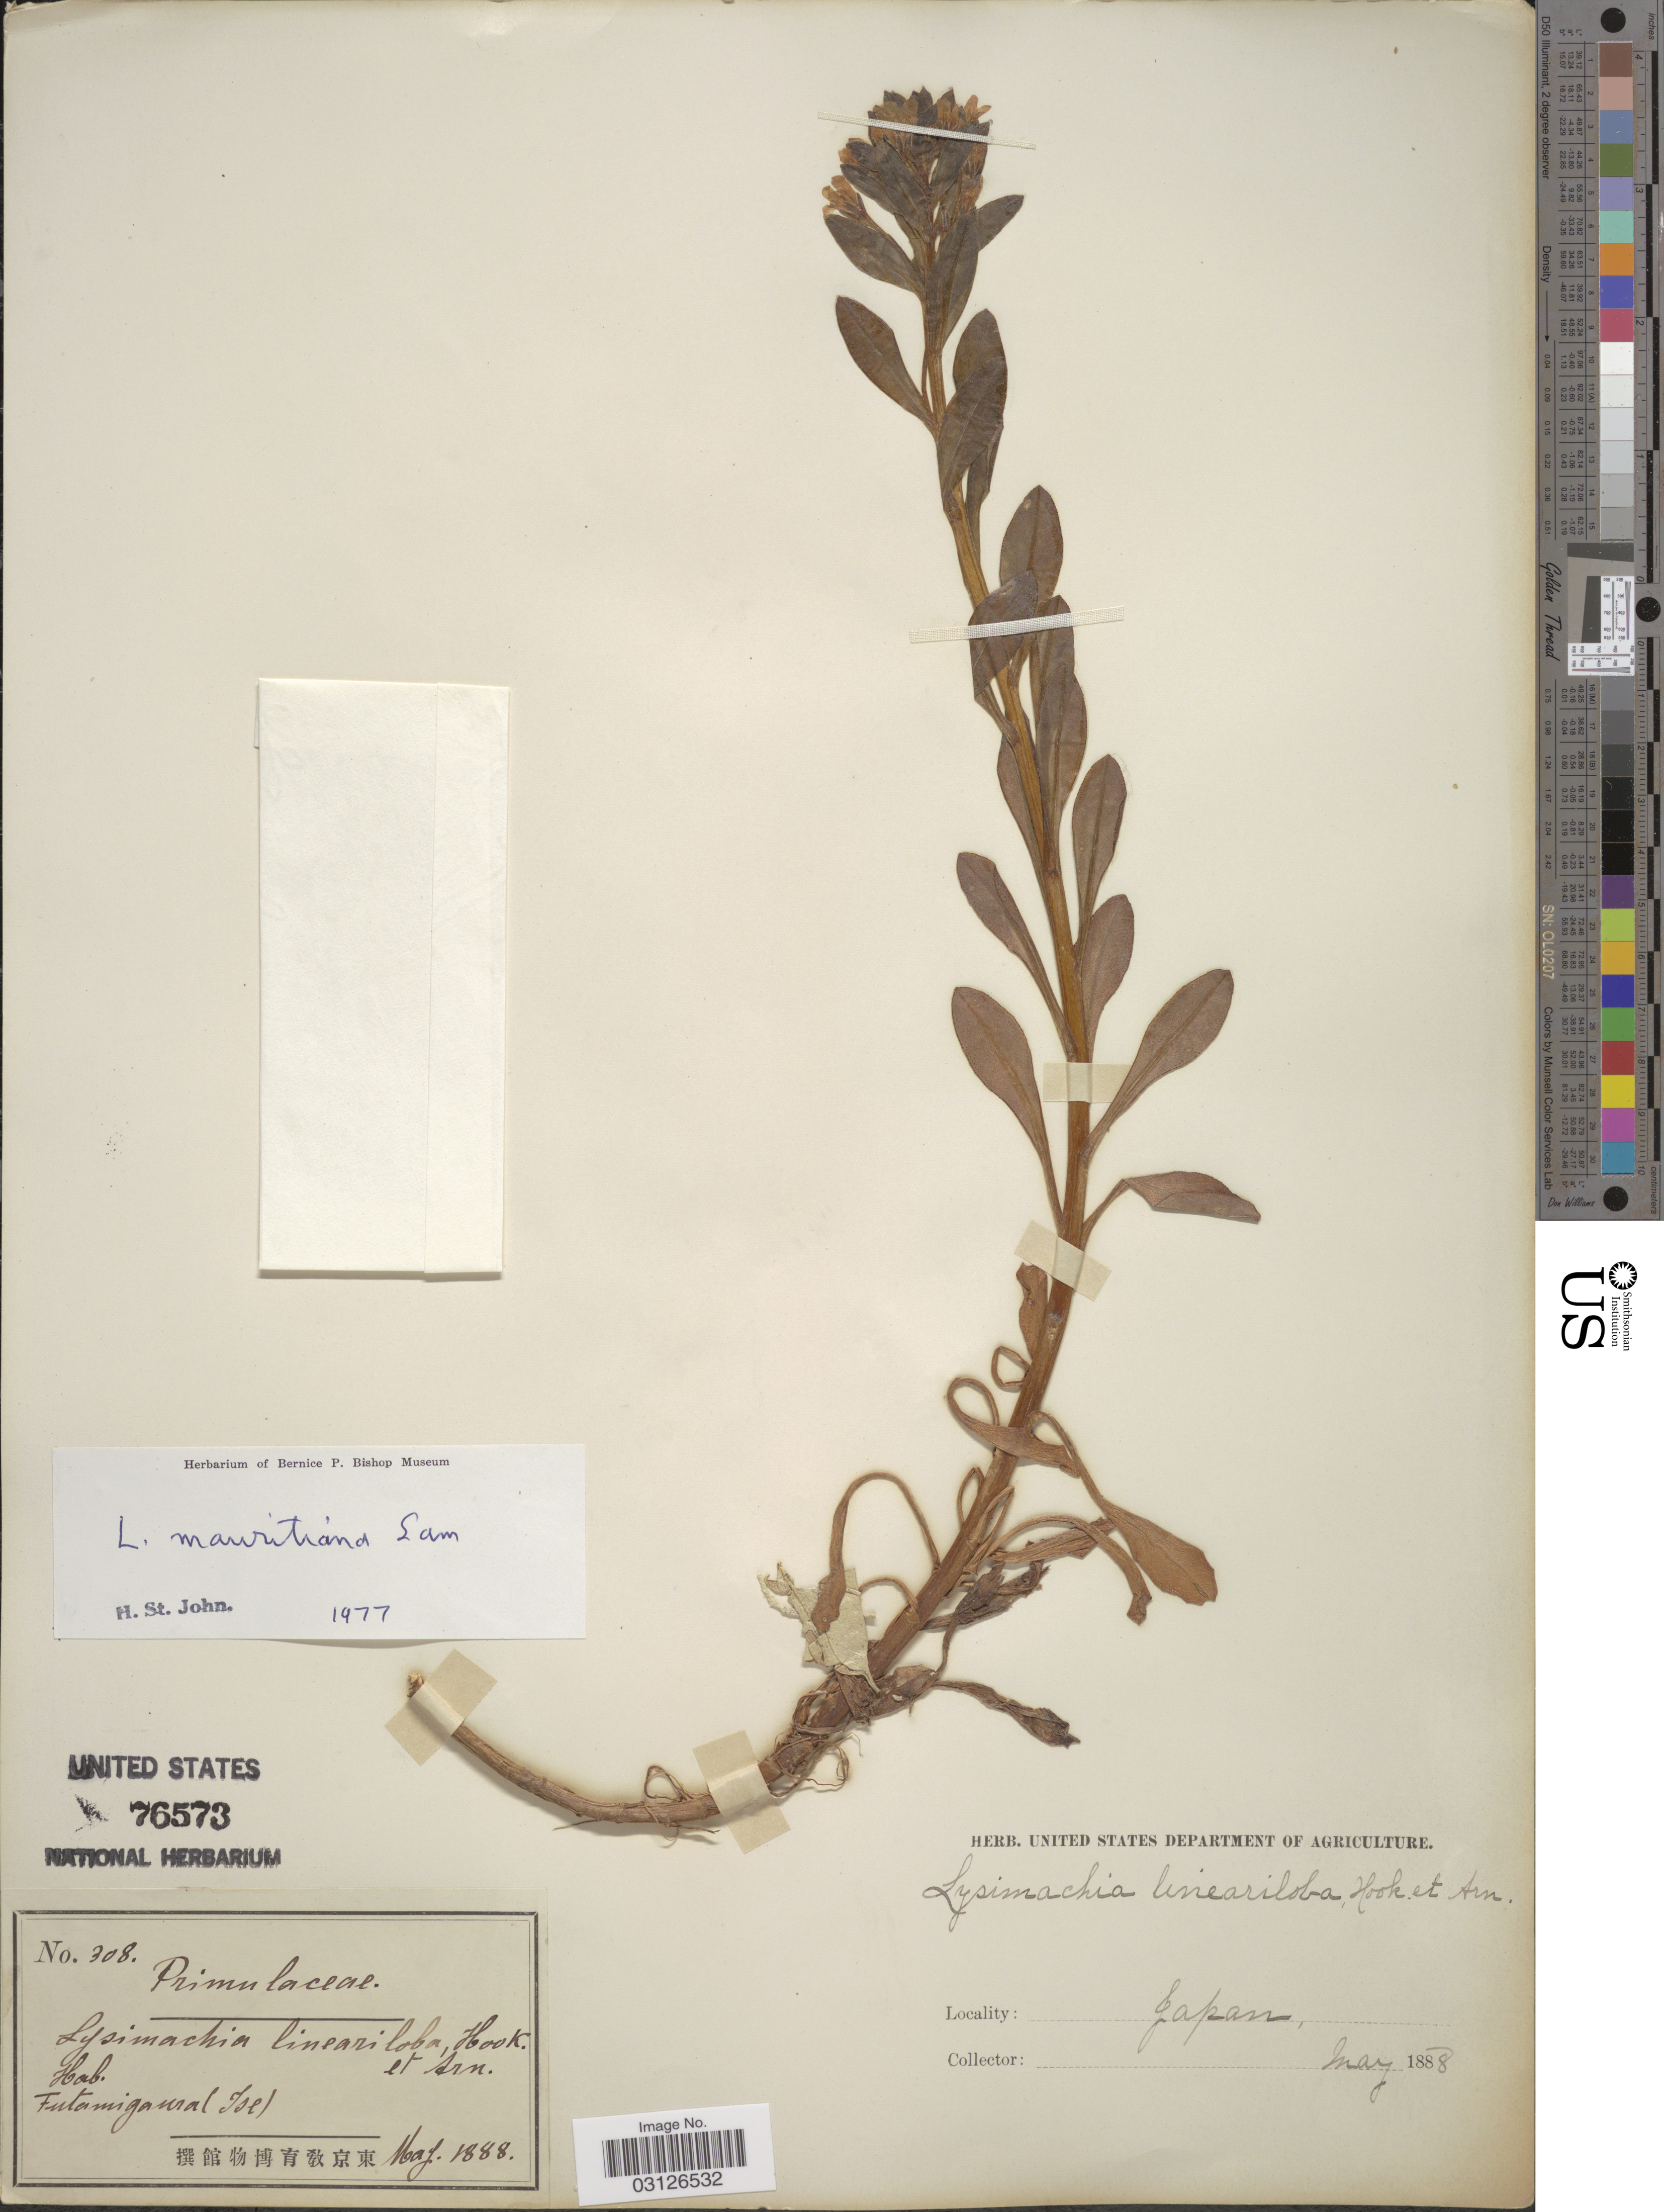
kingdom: Plantae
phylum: Tracheophyta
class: Magnoliopsida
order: Ericales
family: Primulaceae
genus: Lysimachia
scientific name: Lysimachia mauritiana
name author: Lam.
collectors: Facchini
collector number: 308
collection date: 1888-05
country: Japan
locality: Futamigaura (Isl).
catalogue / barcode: US 76573